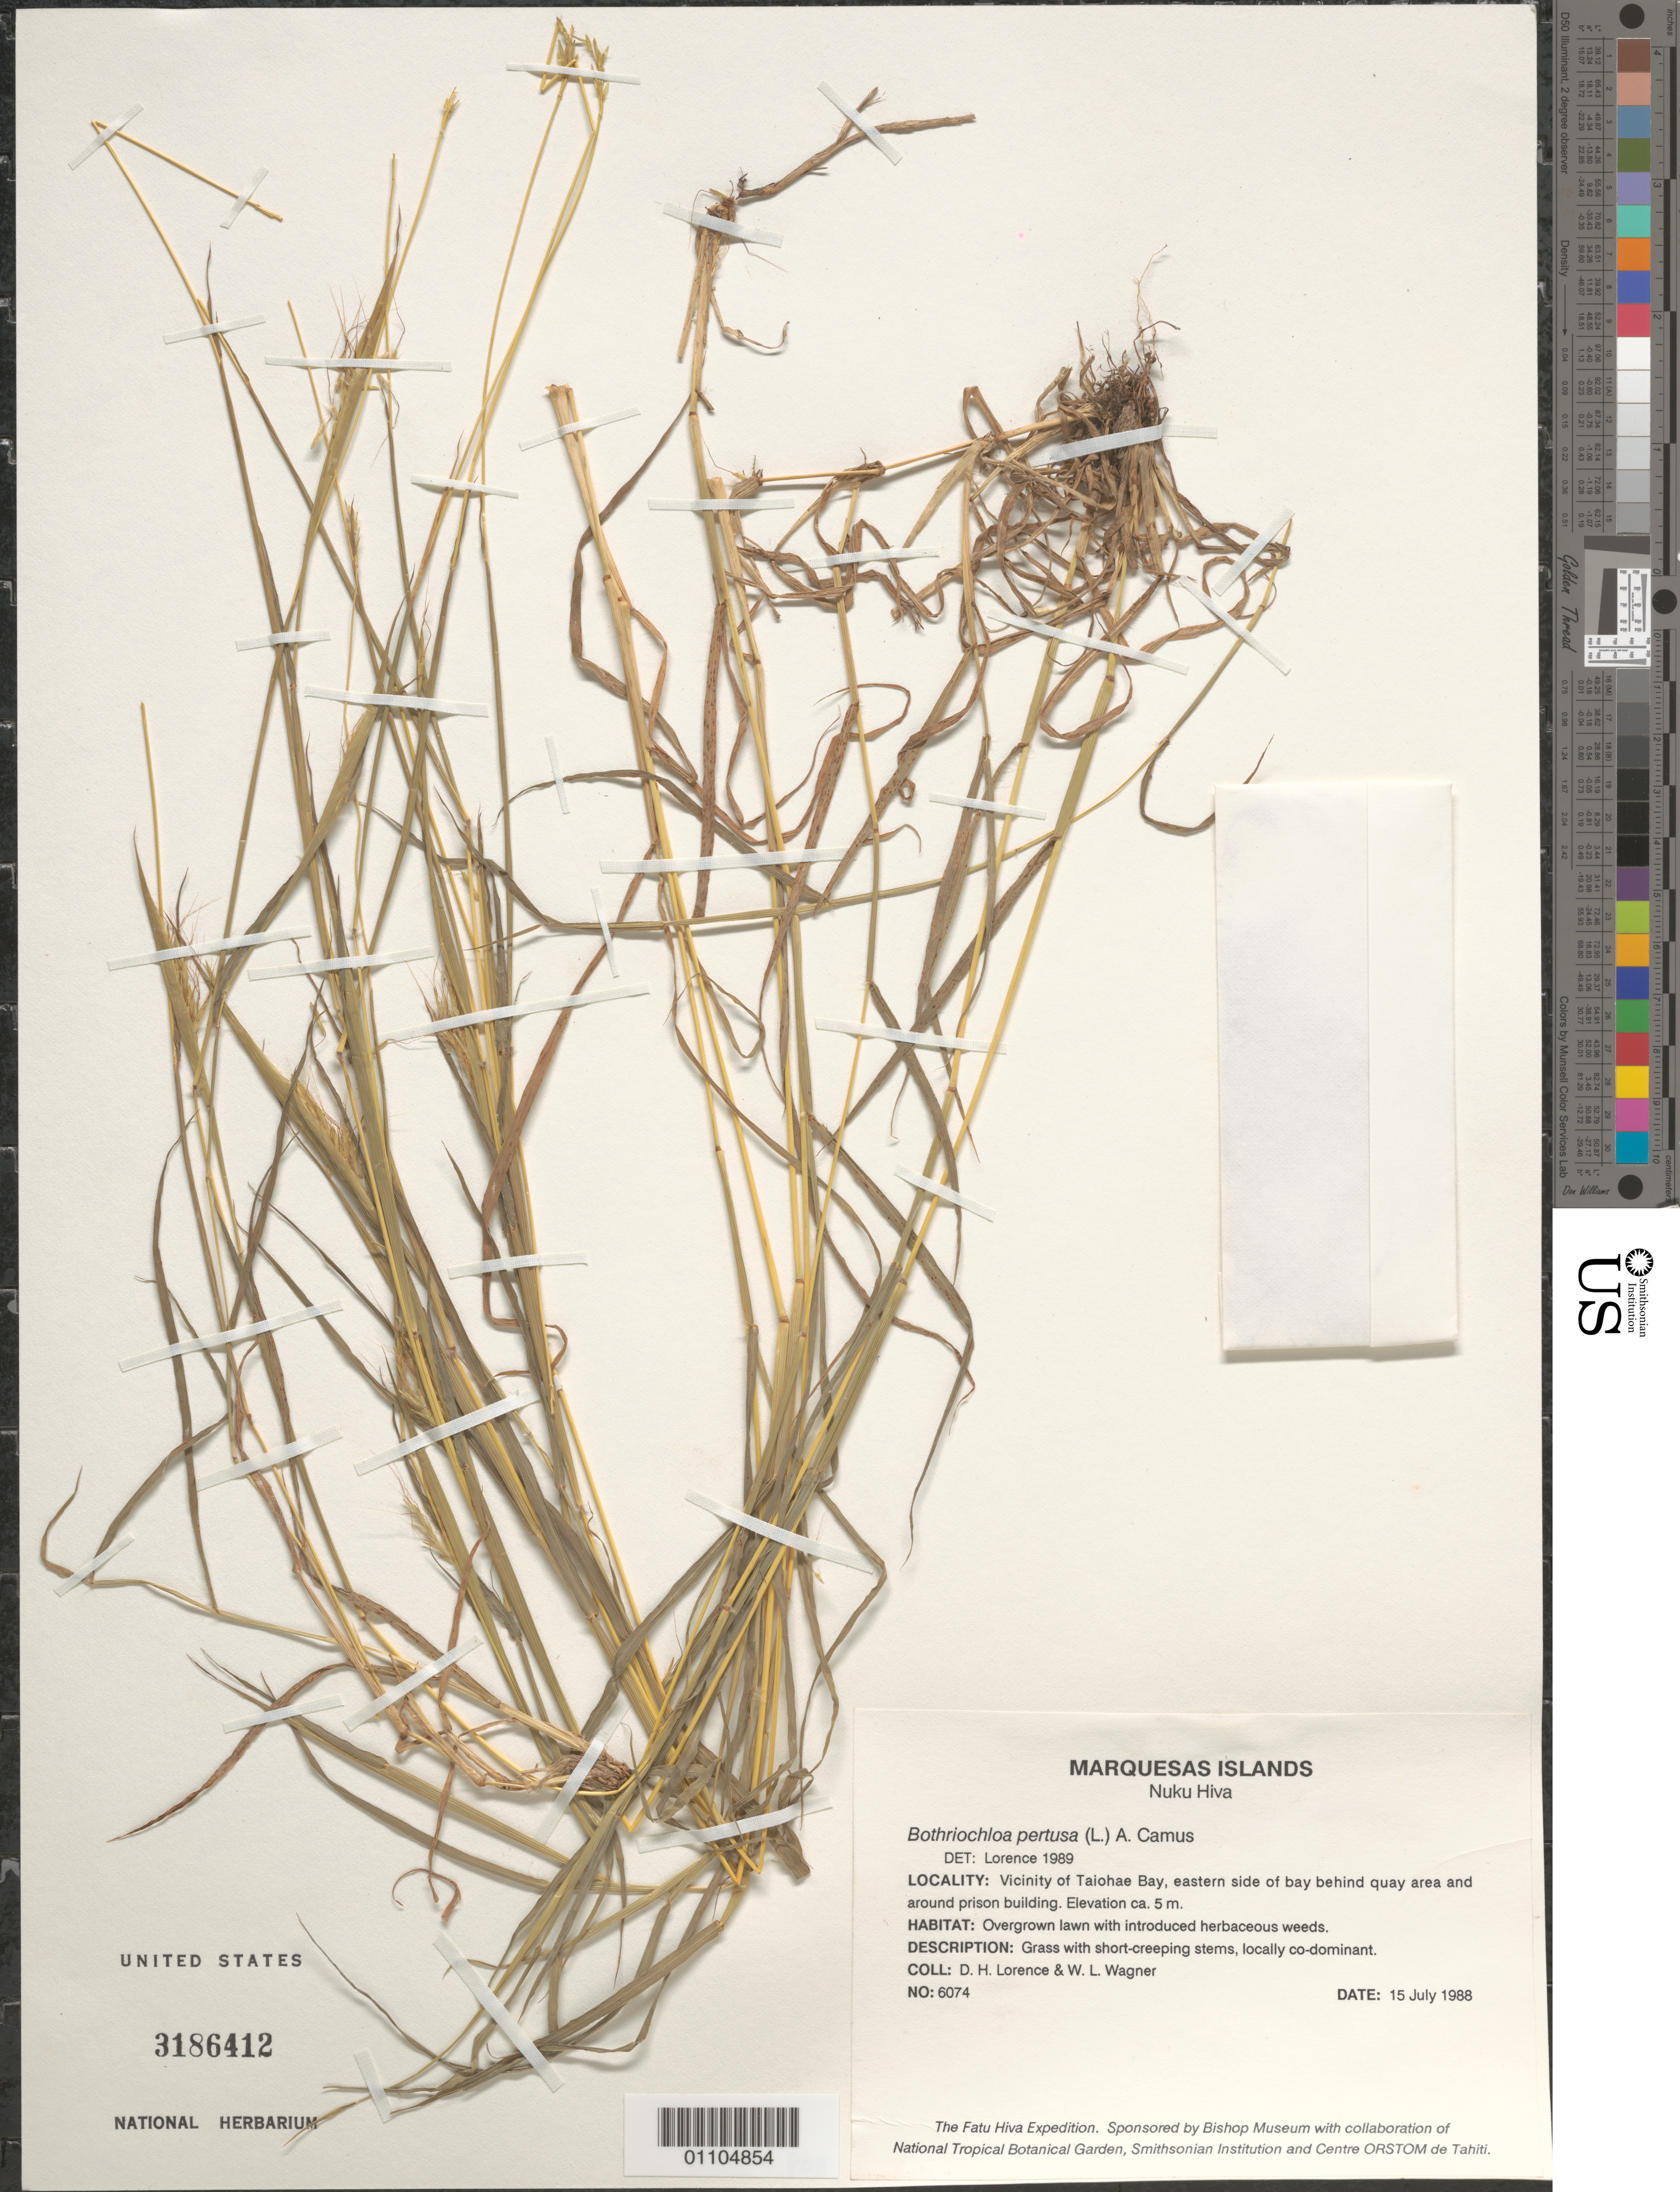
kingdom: Plantae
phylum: Tracheophyta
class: Liliopsida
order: Poales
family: Poaceae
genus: Bothriochloa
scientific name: Bothriochloa pertusa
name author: (L.) A. Camus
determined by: Lorence, David H.; Wagner, W. H.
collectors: D. Lorence & W. L. Wagner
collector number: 6074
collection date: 1988-07-15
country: French Polynesia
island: Nuku Hiva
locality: Vicinity of Taiohae Bay, E side of bay behind quay area and around prison building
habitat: Overgrown lawn with introduced herbaceous weeds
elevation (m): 5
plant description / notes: Det. verified by W.D. Clayton 1994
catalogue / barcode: US 3186412